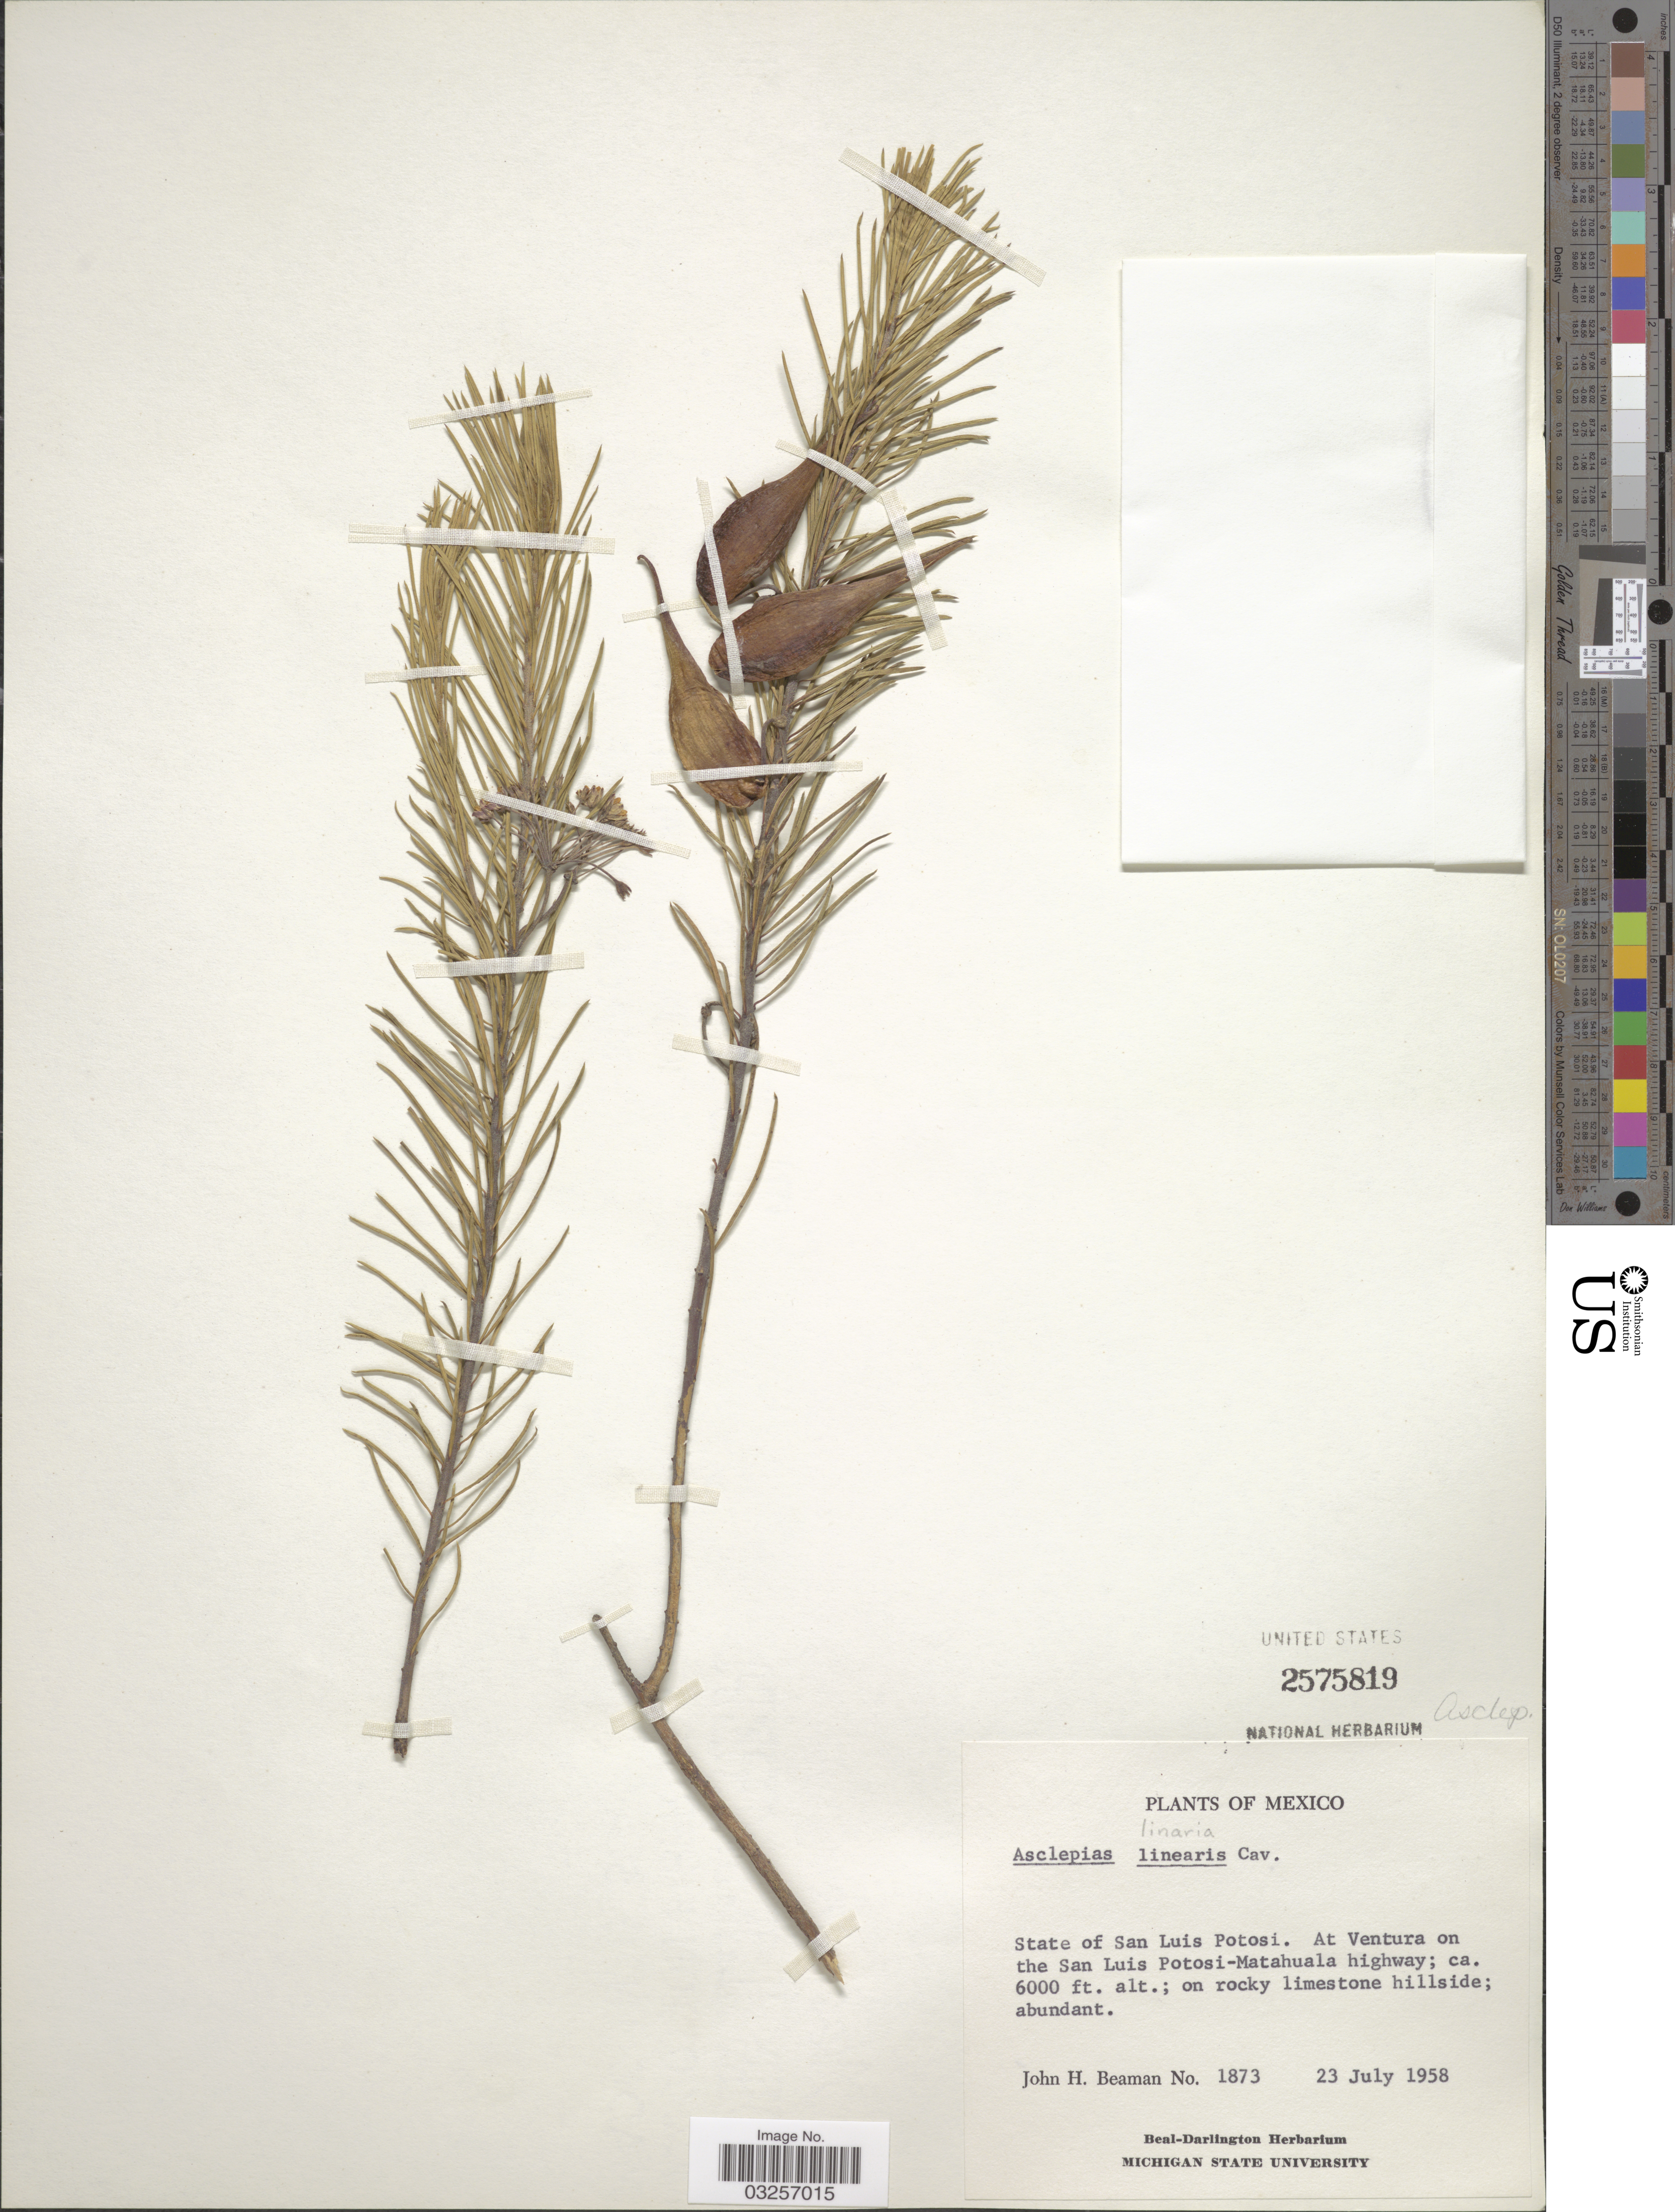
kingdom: Plantae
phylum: Tracheophyta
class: Magnoliopsida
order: Gentianales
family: Apocynaceae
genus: Asclepias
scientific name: Asclepias linaria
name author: Cav.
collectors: J. H. Beaman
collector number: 1873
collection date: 1958-07-23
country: Mexico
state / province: San Luis Potosí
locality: At Ventura on the San Luis Potosi-Matahuala highway.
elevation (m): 1829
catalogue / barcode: US 2575819